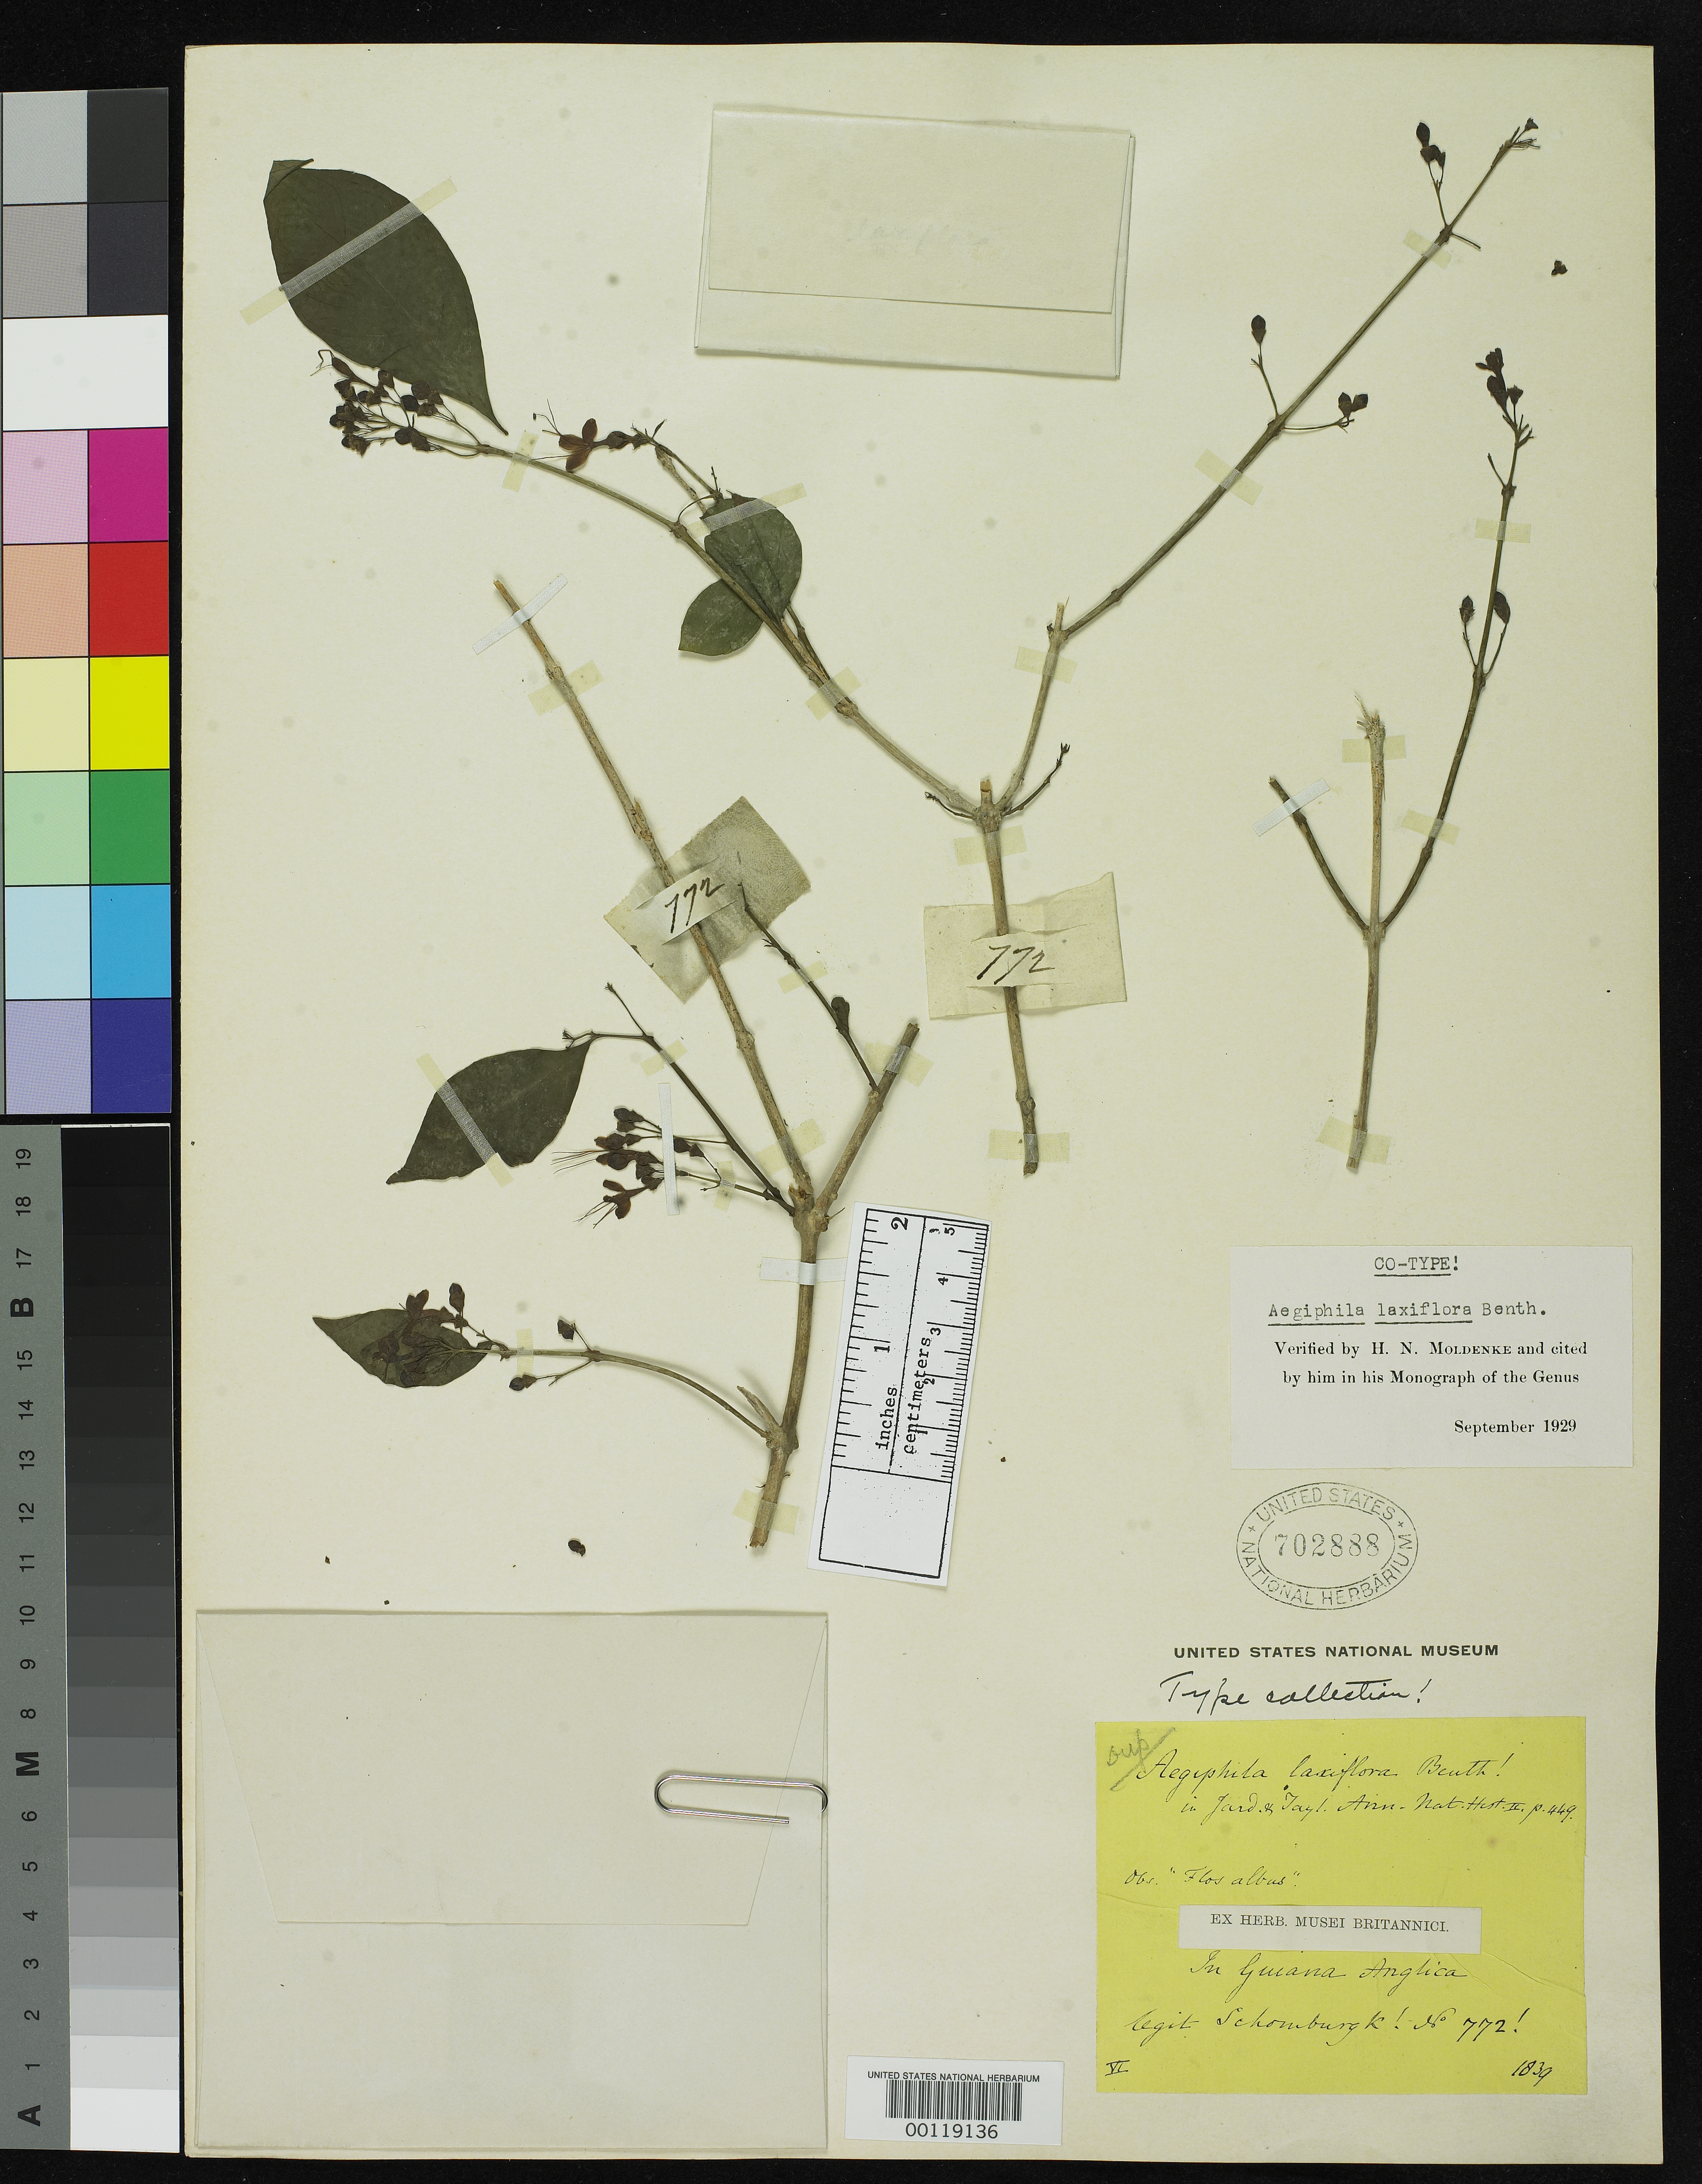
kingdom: Plantae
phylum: Tracheophyta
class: Magnoliopsida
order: Lamiales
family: Lamiaceae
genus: Aegiphila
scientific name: Aegiphila laxiflora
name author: Benth.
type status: Type Collection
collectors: R. H. Schomburgk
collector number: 772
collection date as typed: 1839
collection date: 1839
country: Guyana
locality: (country as "British Guiana").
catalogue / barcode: US 702888